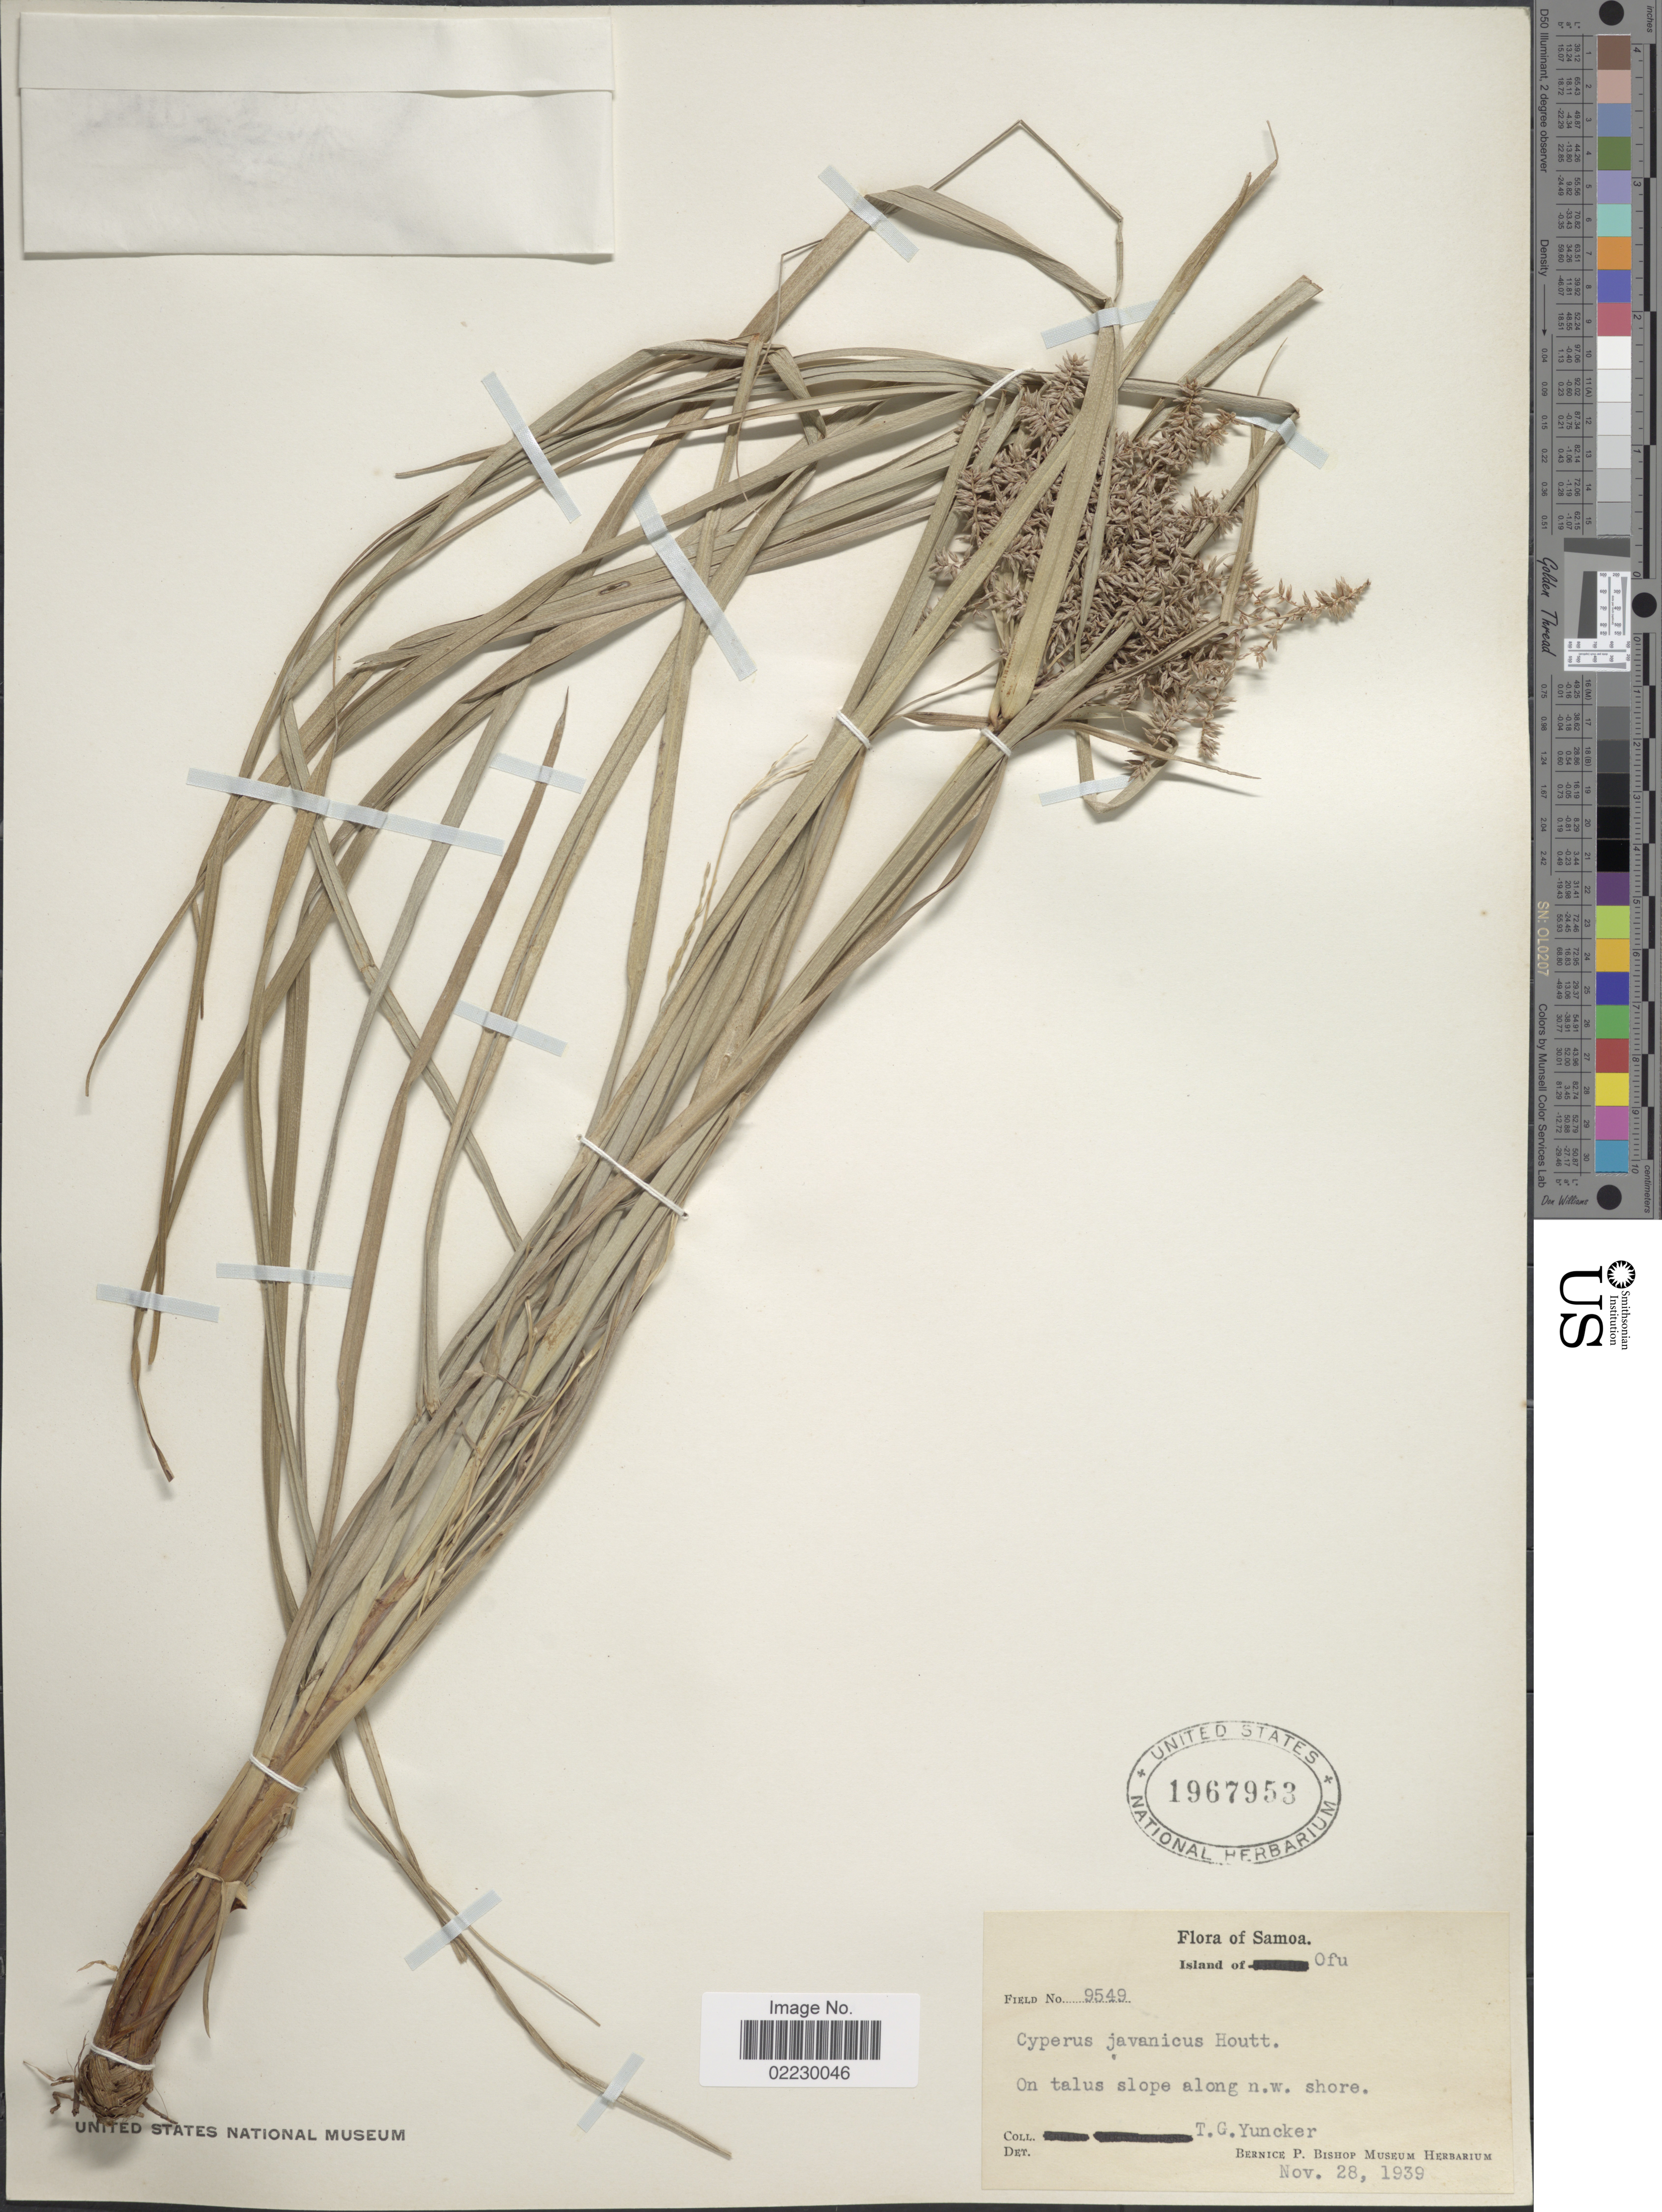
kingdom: Plantae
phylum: Tracheophyta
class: Liliopsida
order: Poales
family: Cyperaceae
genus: Cyperus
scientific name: Cyperus javanicus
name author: Houtt.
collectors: T. G. Yuncker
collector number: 9549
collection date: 1939-11-28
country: American Samoa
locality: Samoa, Ofu, along n.w. shore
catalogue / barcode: US 1967953